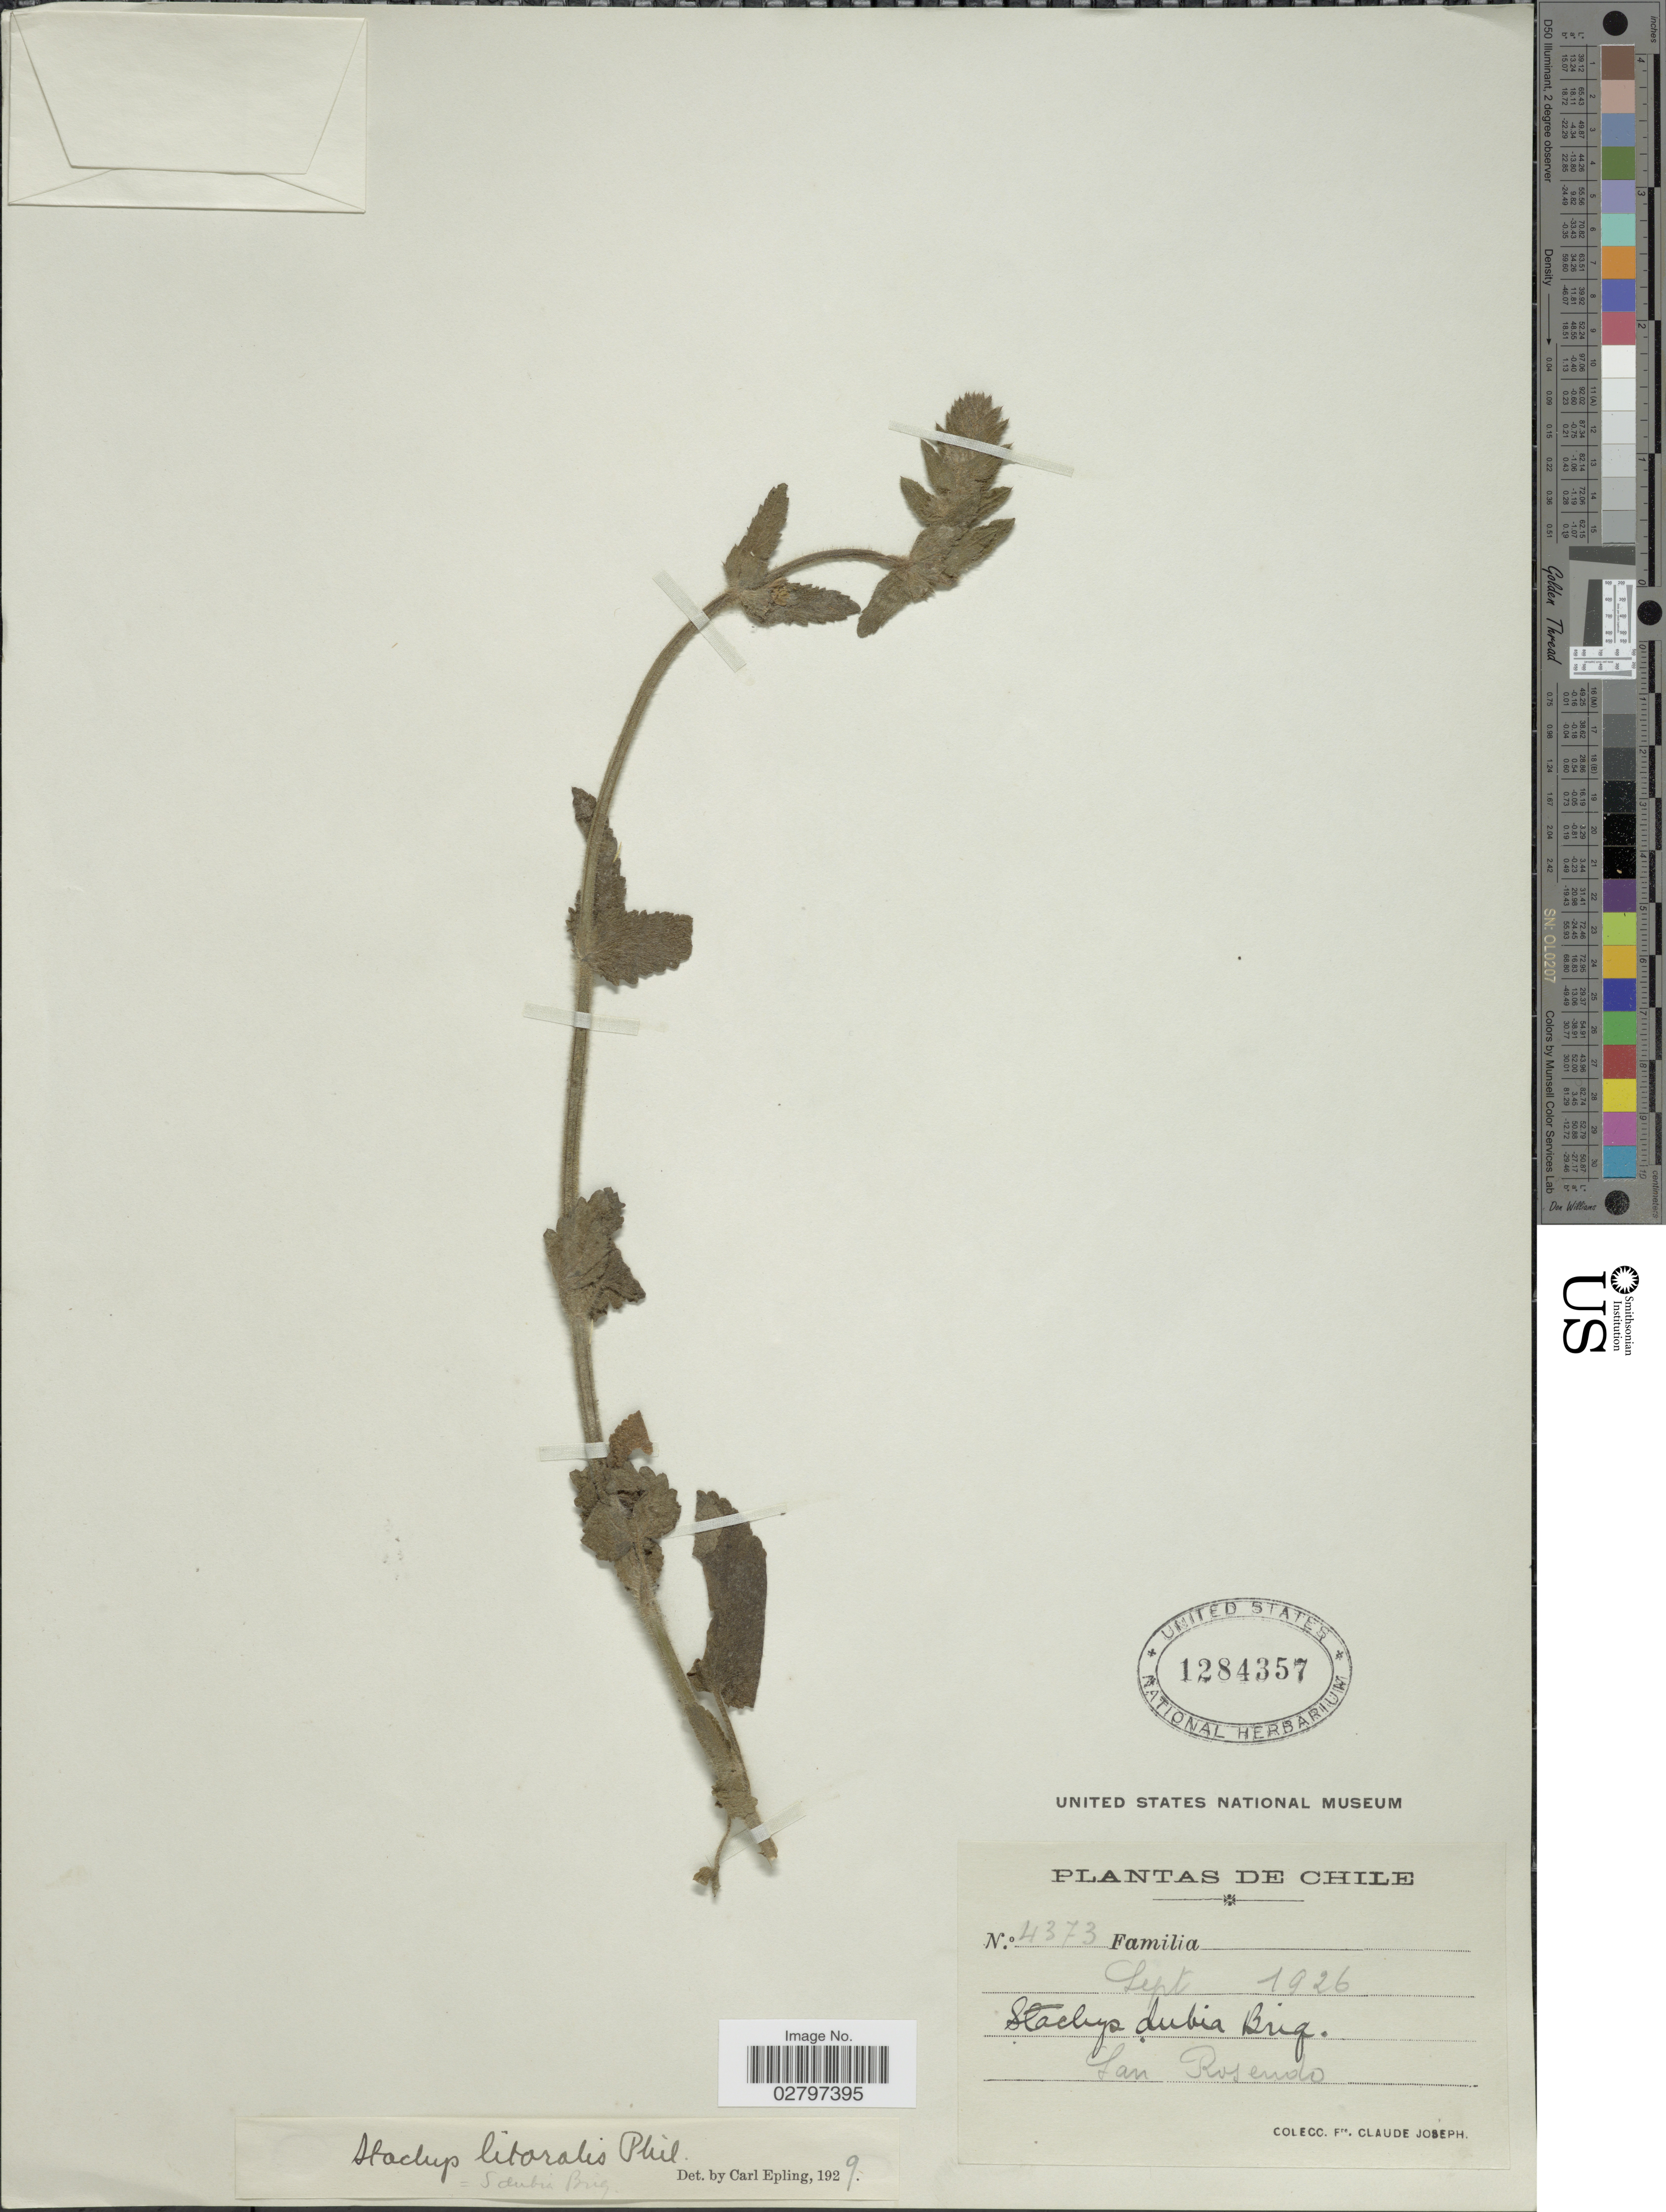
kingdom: Plantae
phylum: Tracheophyta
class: Magnoliopsida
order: Lamiales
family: Lamiaceae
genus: Stachys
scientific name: Stachys litoralis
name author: Phil.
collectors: Bro. Claude-Joseph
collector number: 4373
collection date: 1926-09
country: Chile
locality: San Rosendo.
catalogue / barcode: US 1284357